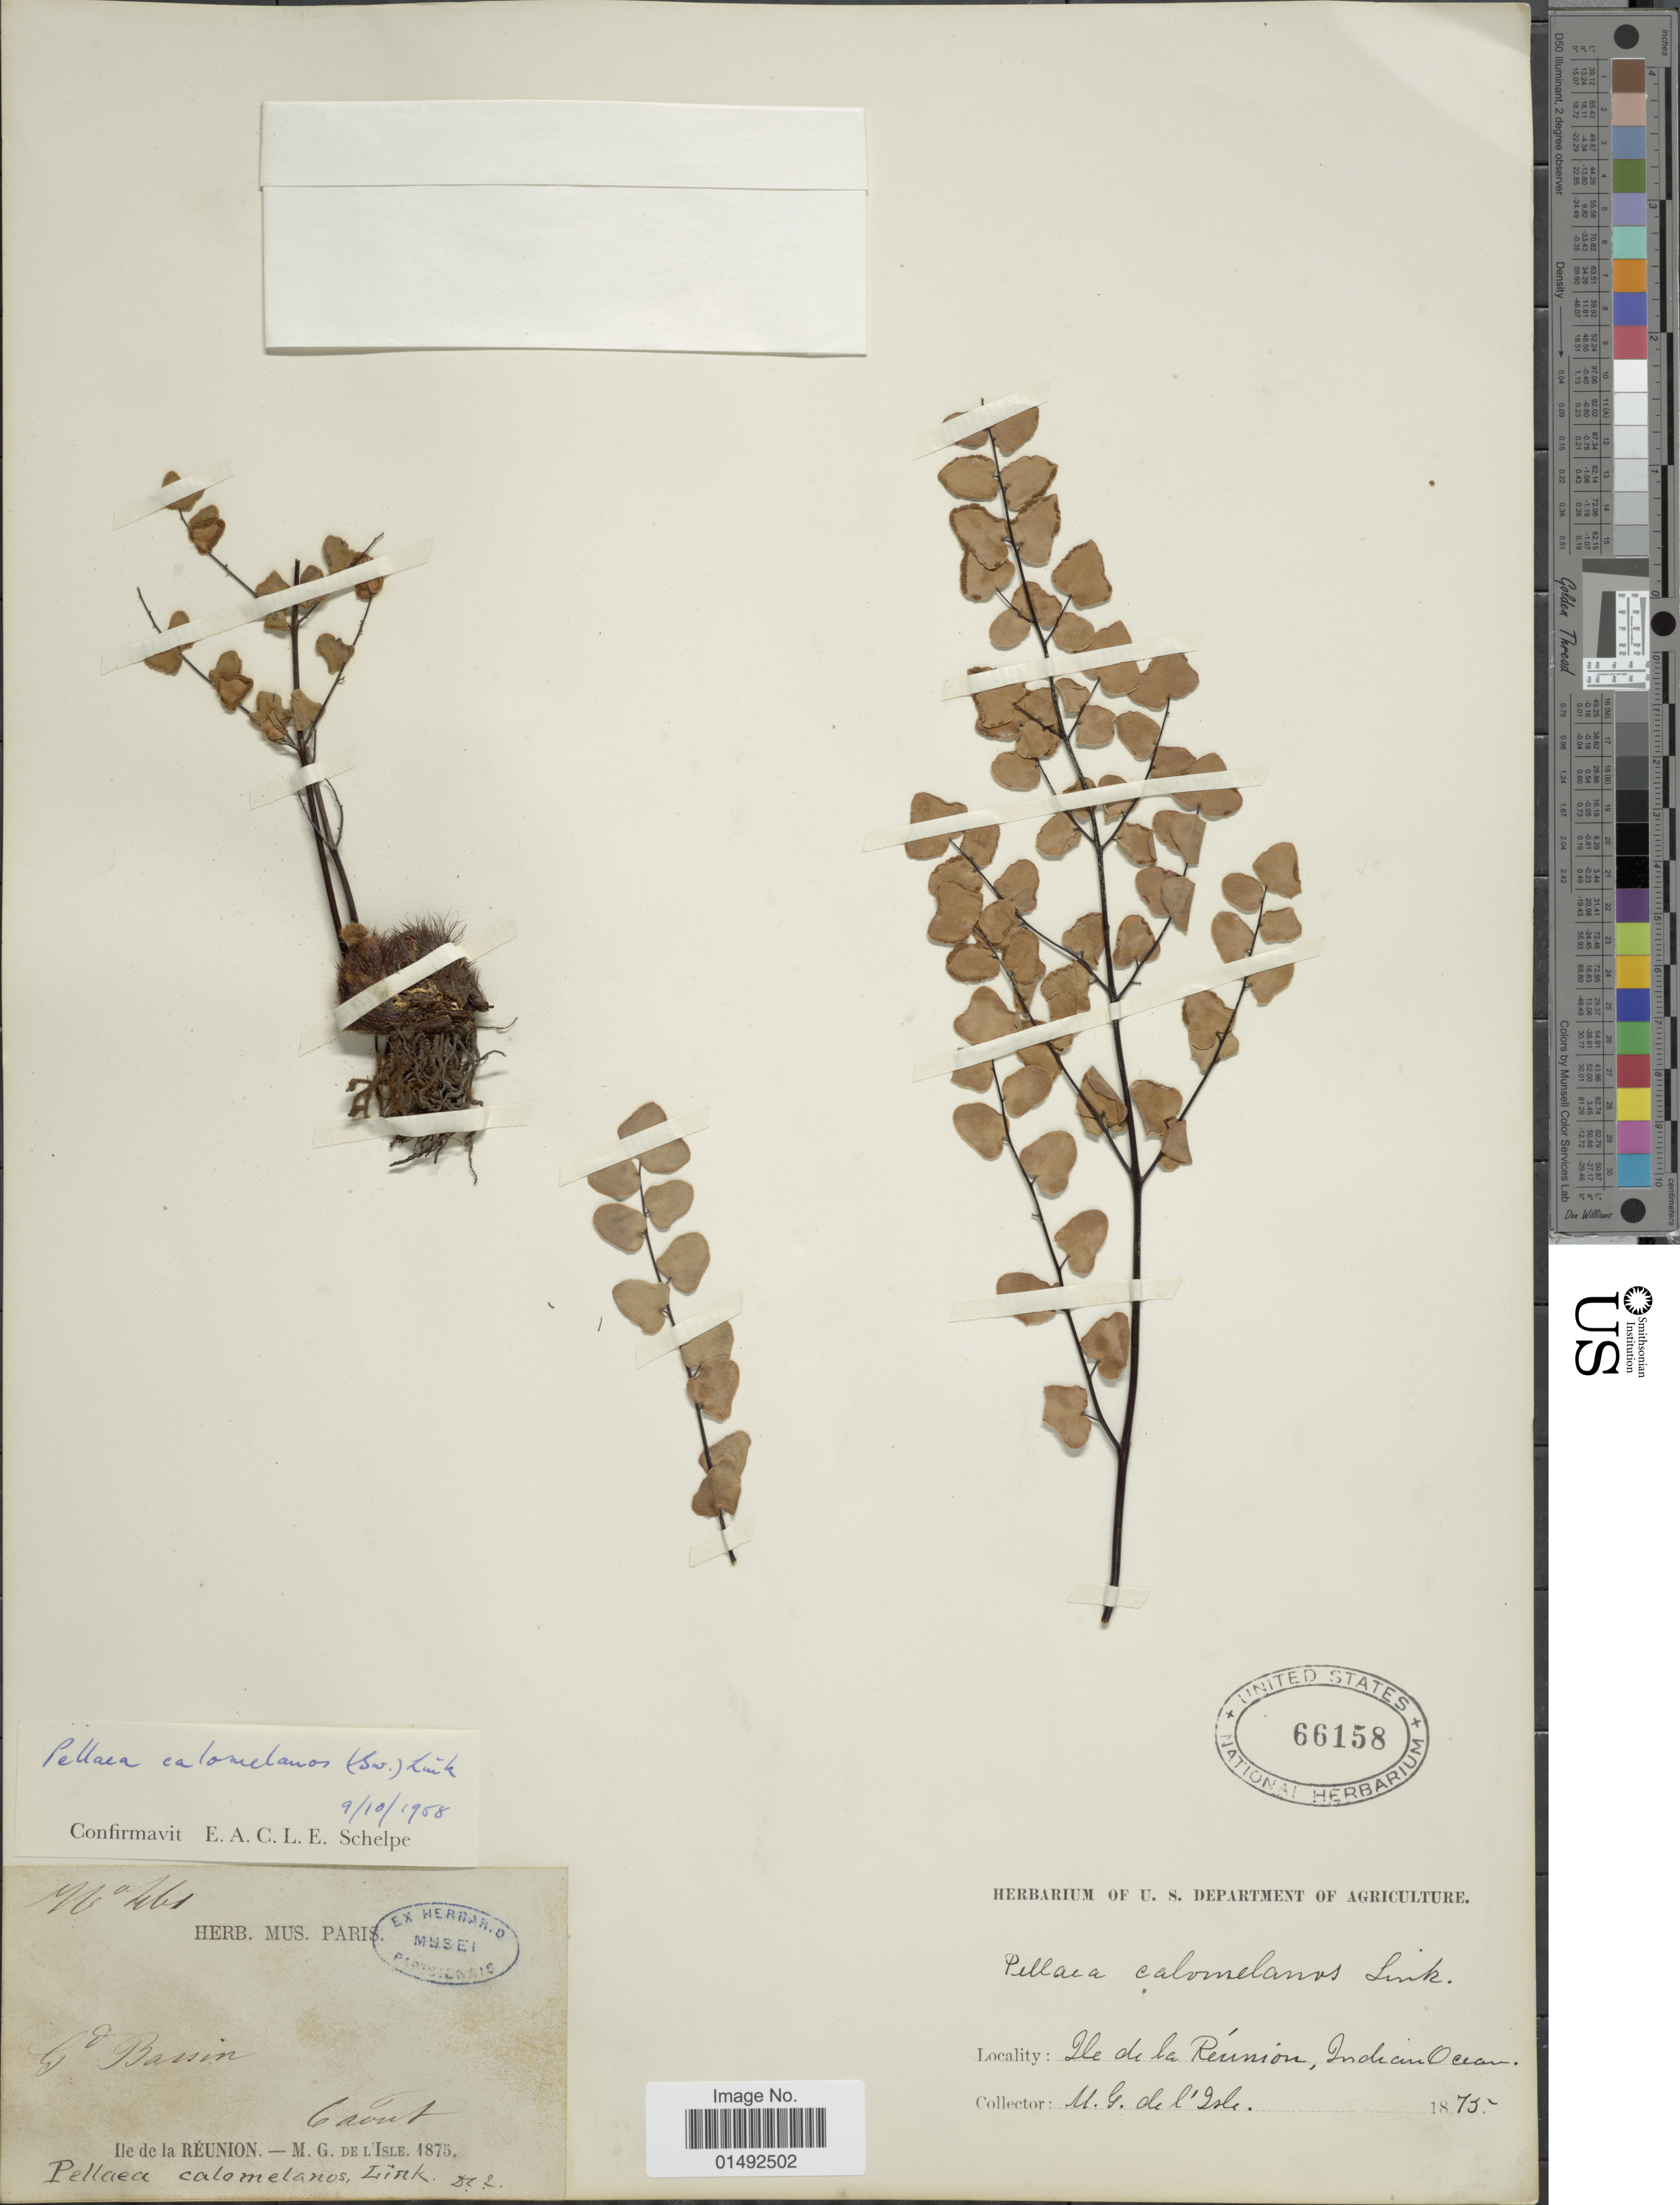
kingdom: Plantae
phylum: Tracheophyta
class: Polypodiopsida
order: Polypodiales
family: Pteridaceae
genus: Pellaea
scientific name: Pellaea calomelanos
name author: (Sw.) Link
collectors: M. de L'Isle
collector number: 461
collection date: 1875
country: Reunion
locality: Ile de la Reunion, Indian Ocean, Gd Bassin [interpreted]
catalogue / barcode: US 66158